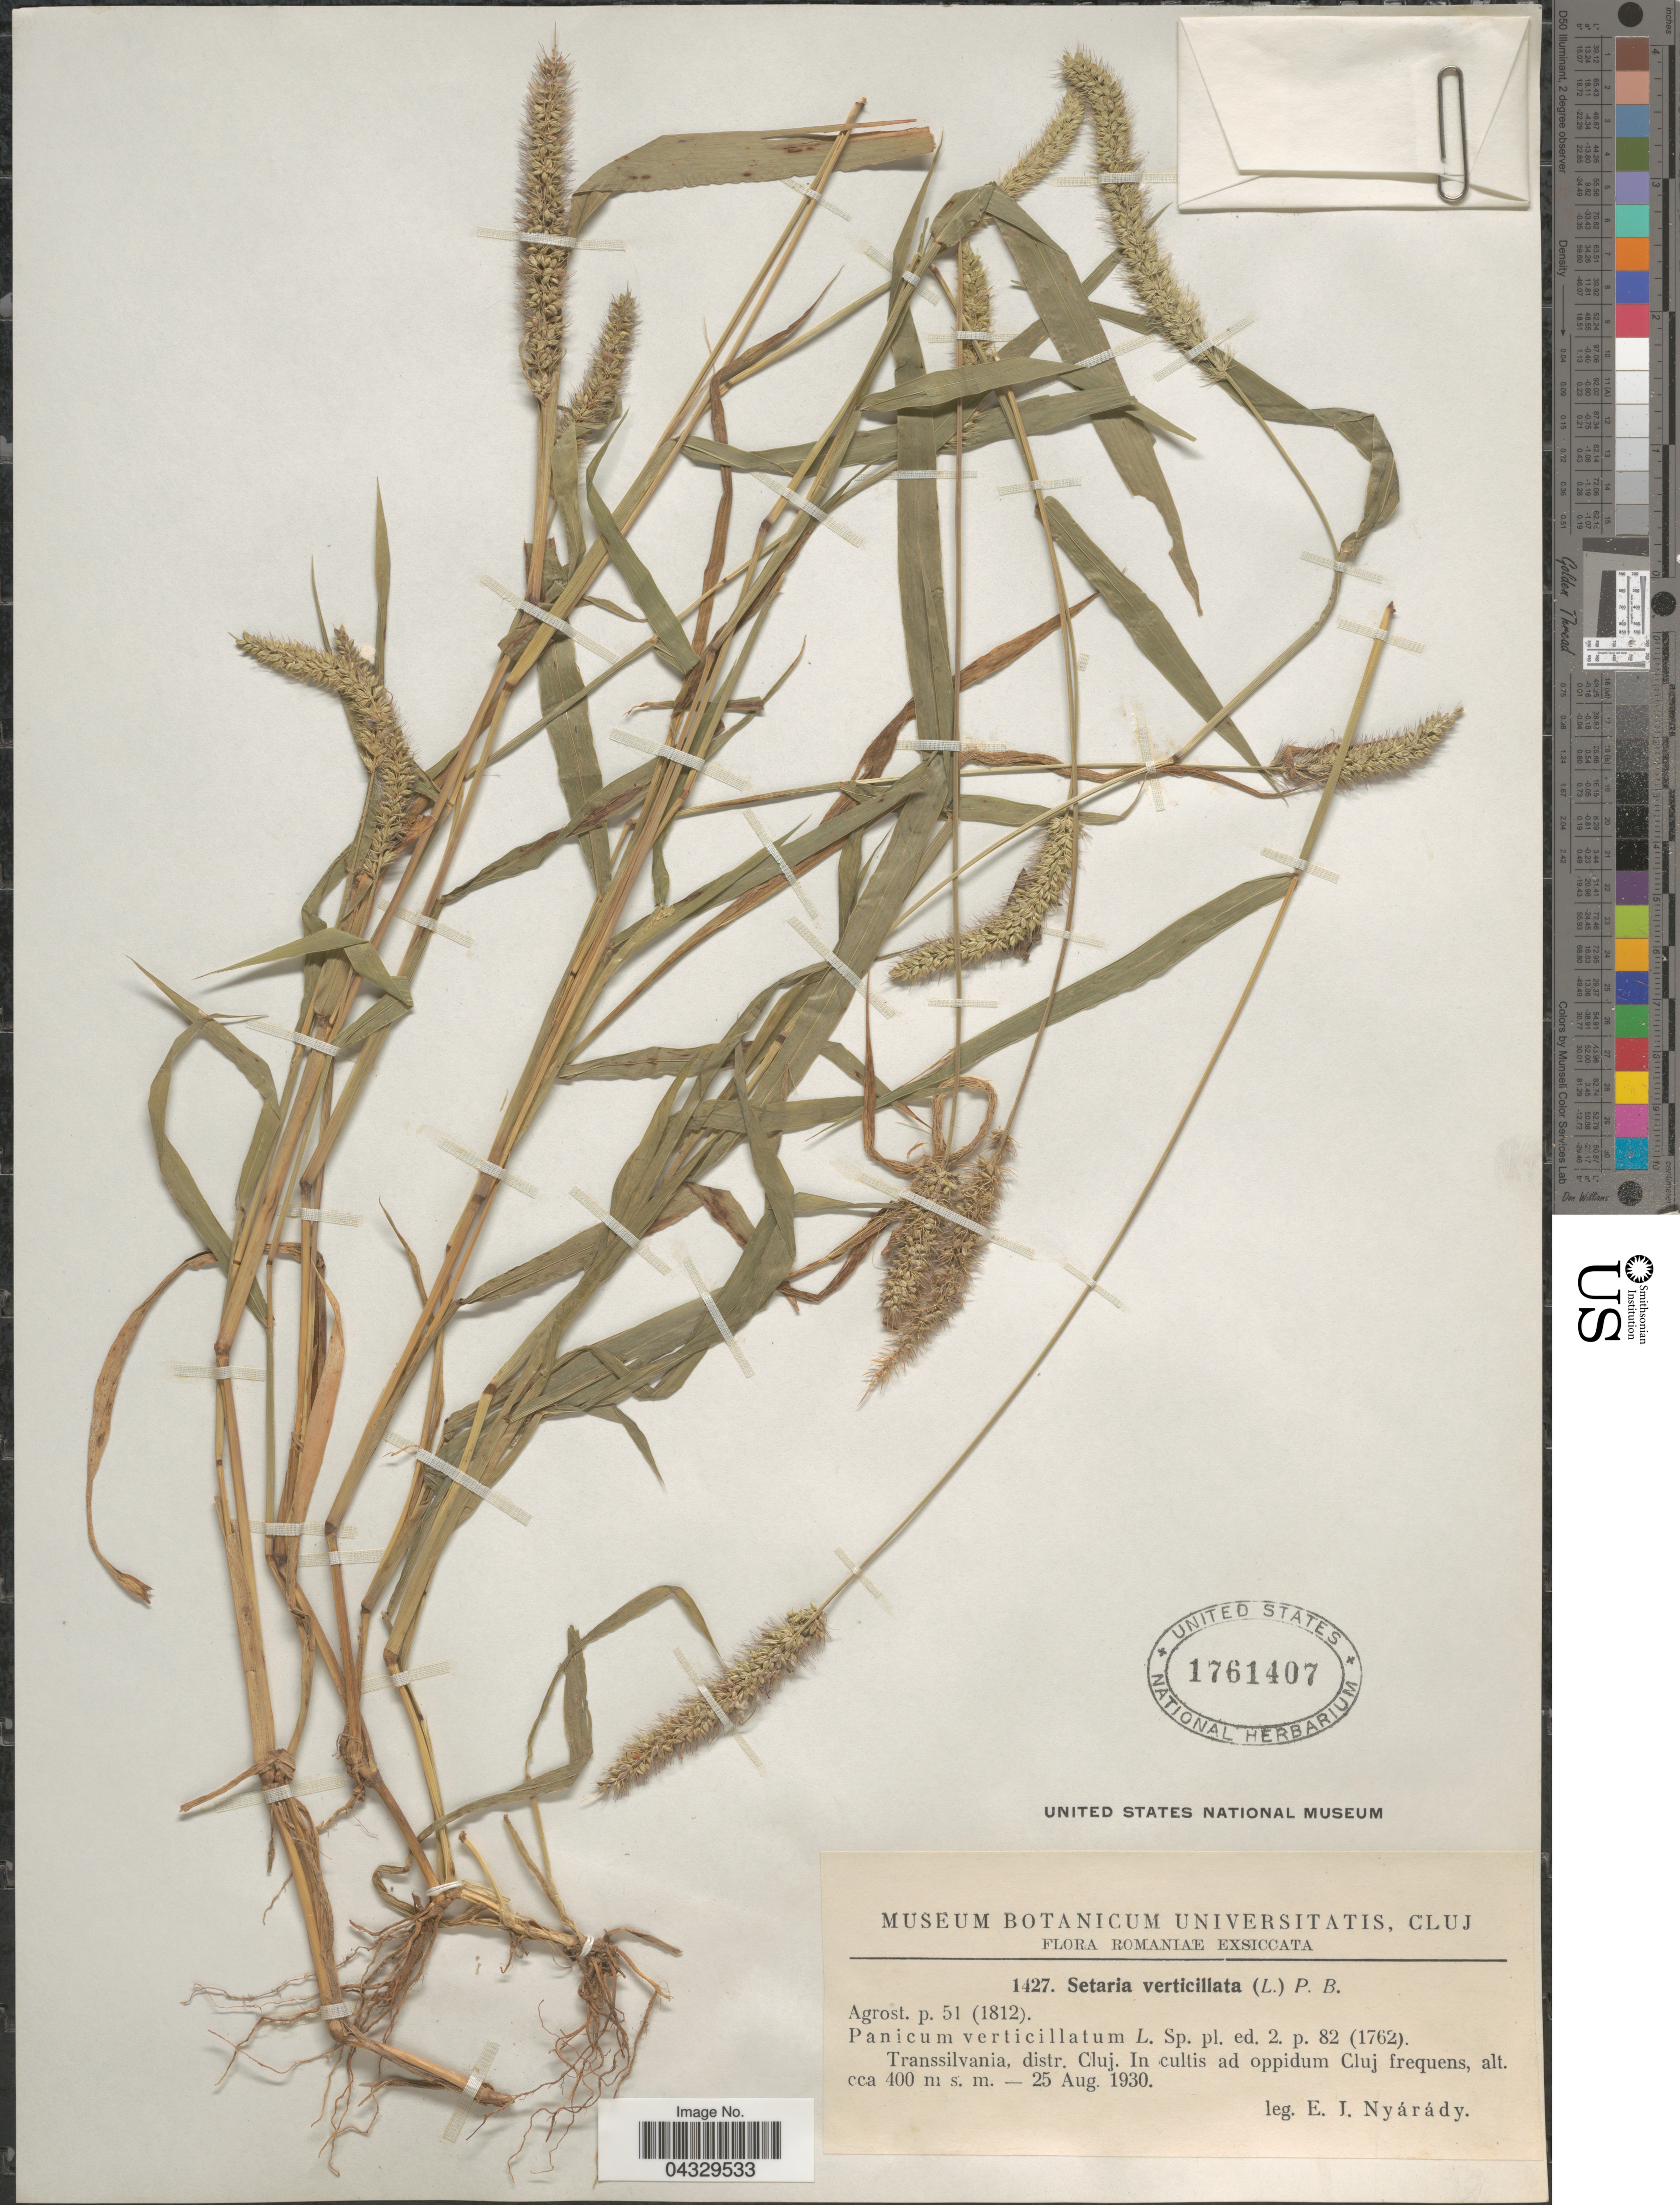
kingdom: Plantae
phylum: Tracheophyta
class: Liliopsida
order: Poales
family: Poaceae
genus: Setaria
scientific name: Setaria verticillata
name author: (L.) P. Beauv.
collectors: E. Nyárády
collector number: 1427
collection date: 1930-08-25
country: Romania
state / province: Cluj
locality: Transsilvania, distr. Cluj. In cultis ad oppidum Cluj frequens.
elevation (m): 400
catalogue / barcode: US 1761407